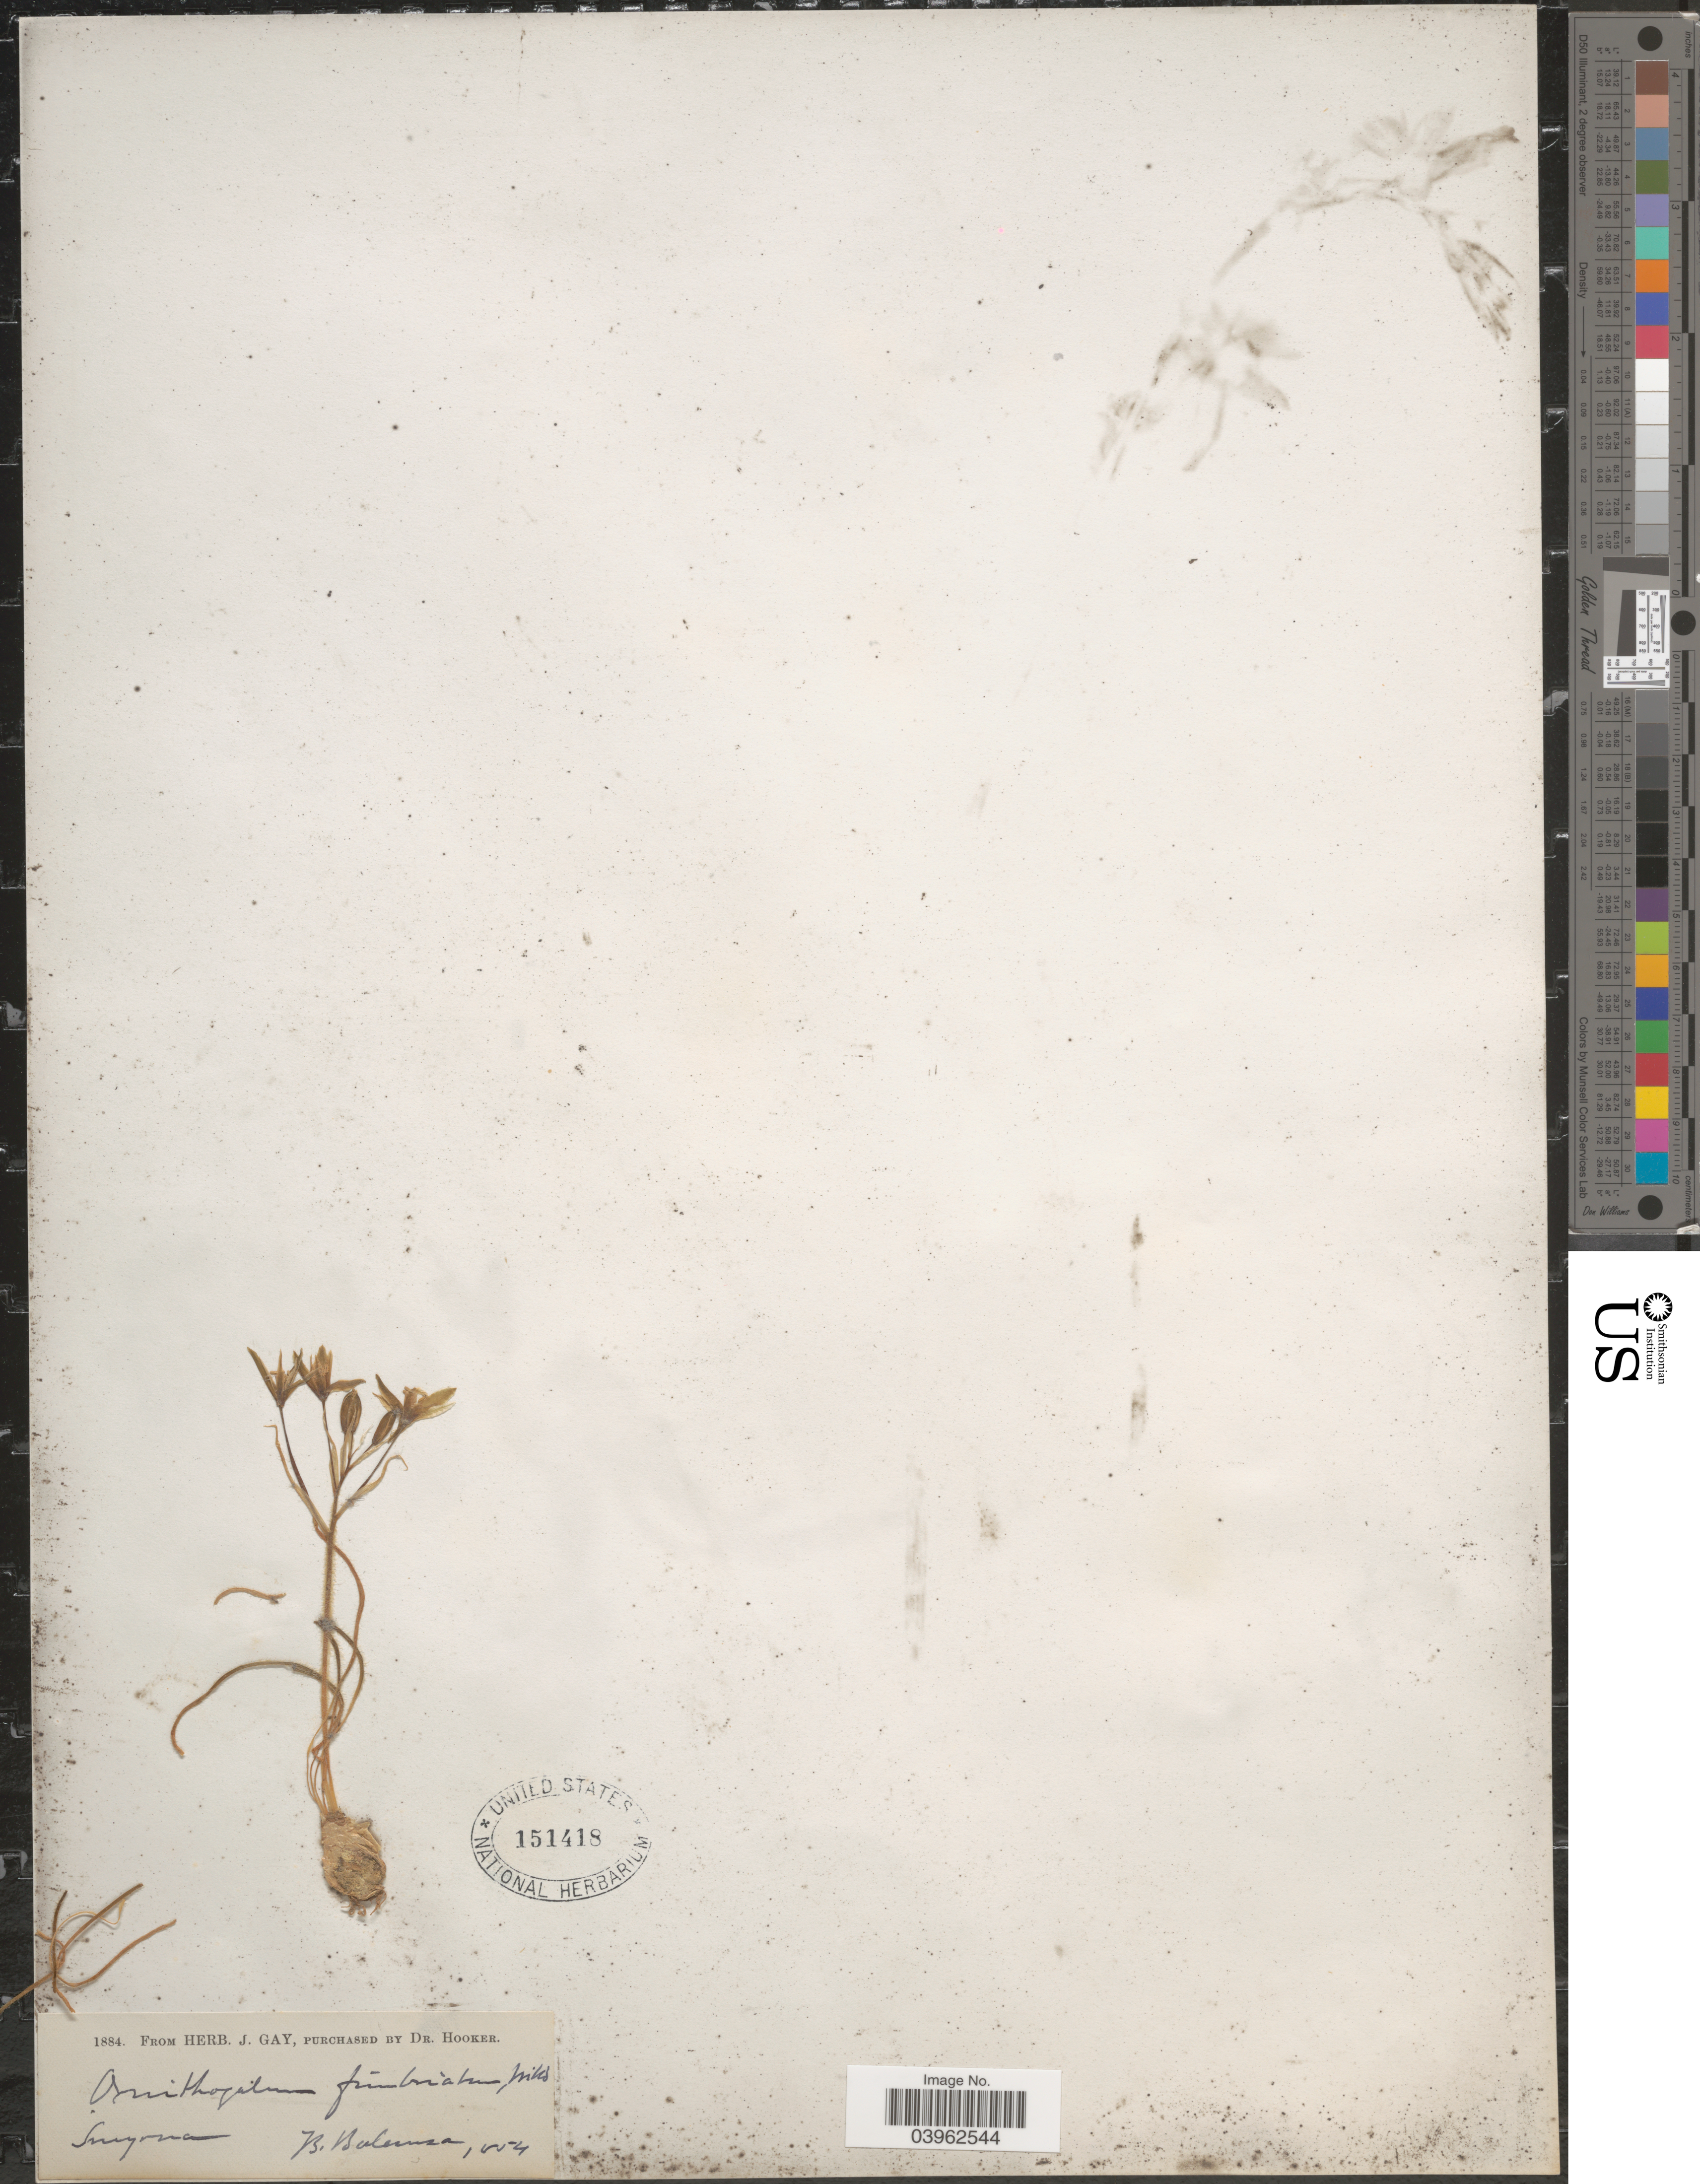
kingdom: Plantae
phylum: Tracheophyta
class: Liliopsida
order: Asparagales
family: Asparagaceae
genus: Ornithogalum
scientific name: Ornithogalum fimbriatum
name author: Willd.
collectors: B. Balansa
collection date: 1854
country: Turkey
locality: Smyrna.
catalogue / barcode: US 151418